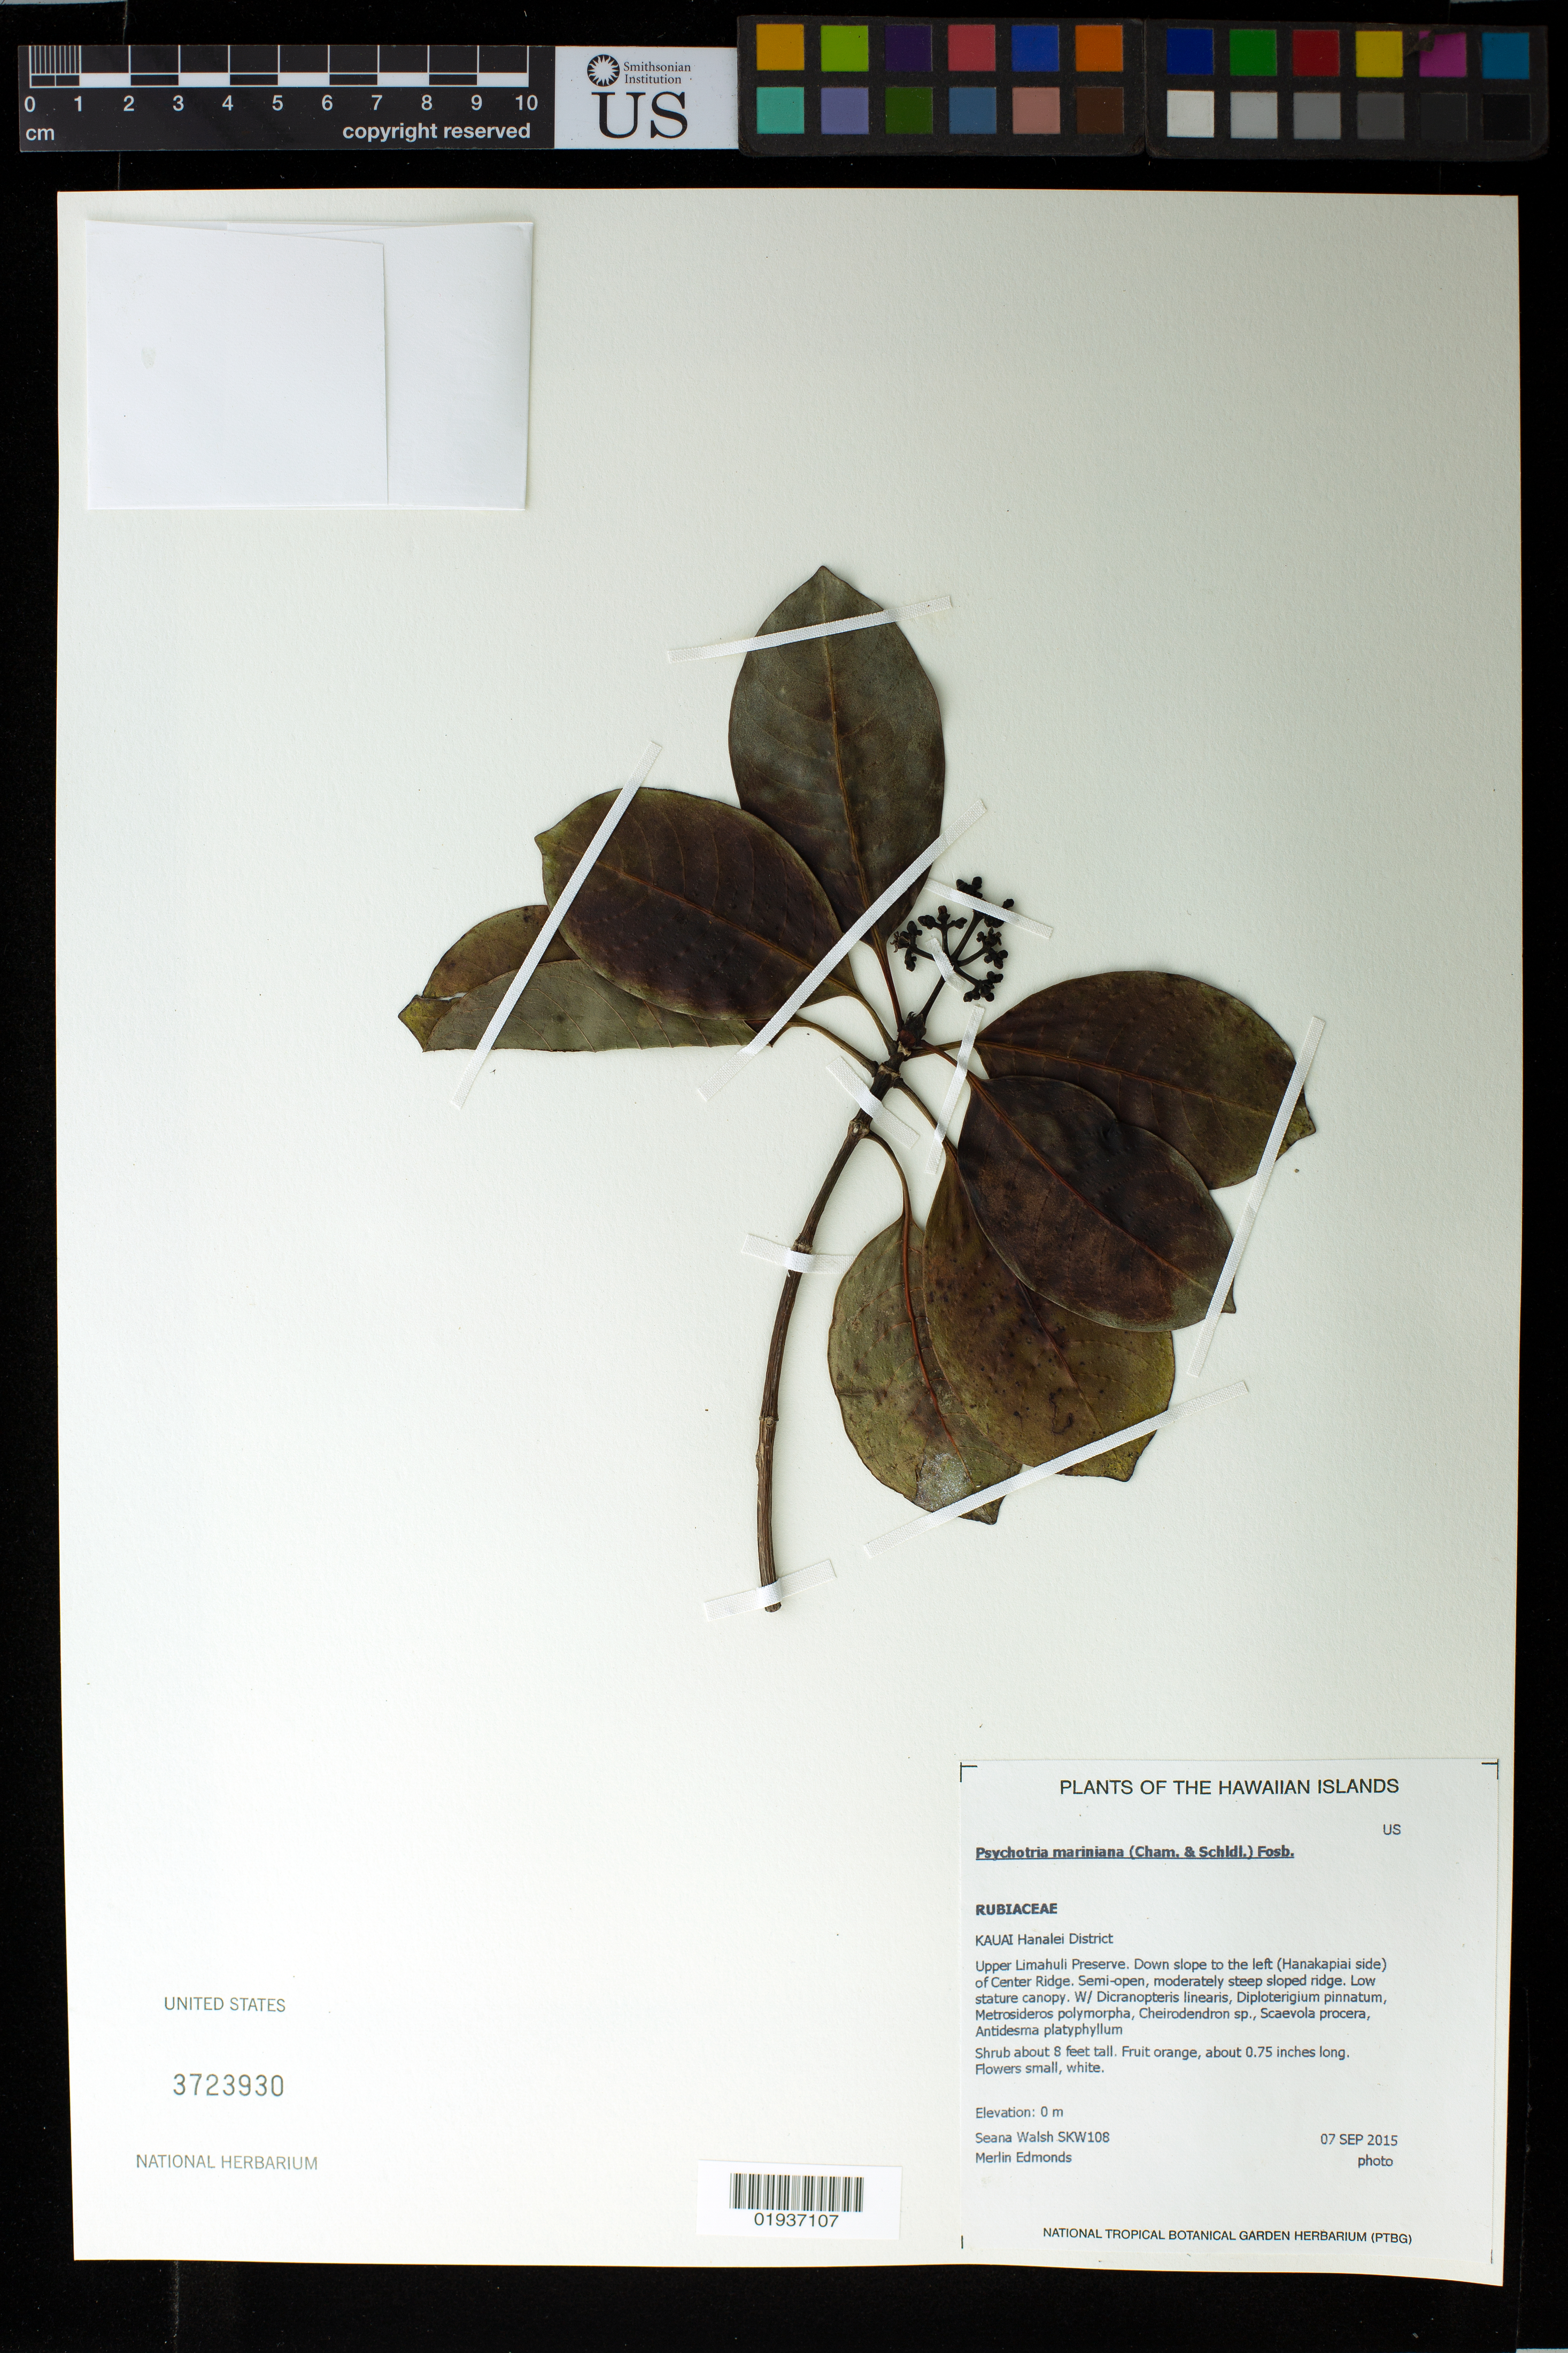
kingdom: Plantae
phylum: Tracheophyta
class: Magnoliopsida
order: Gentianales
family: Rubiaceae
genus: Psychotria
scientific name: Psychotria mariniana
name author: (Cham. & Schltdl.) Fosberg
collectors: S. Walsh & M. Edmonds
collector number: SKW108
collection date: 2015-09-07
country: United States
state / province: Hawaii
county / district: Kauai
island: Kaua'i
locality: Hanalei District, Upper Limahuli Preserve, down slope to the left 9Hanakapiai side) of Center Ridge.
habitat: Semi-open, moderately steep sloped ridge. Low stature canopy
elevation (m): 0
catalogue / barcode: US 3723930